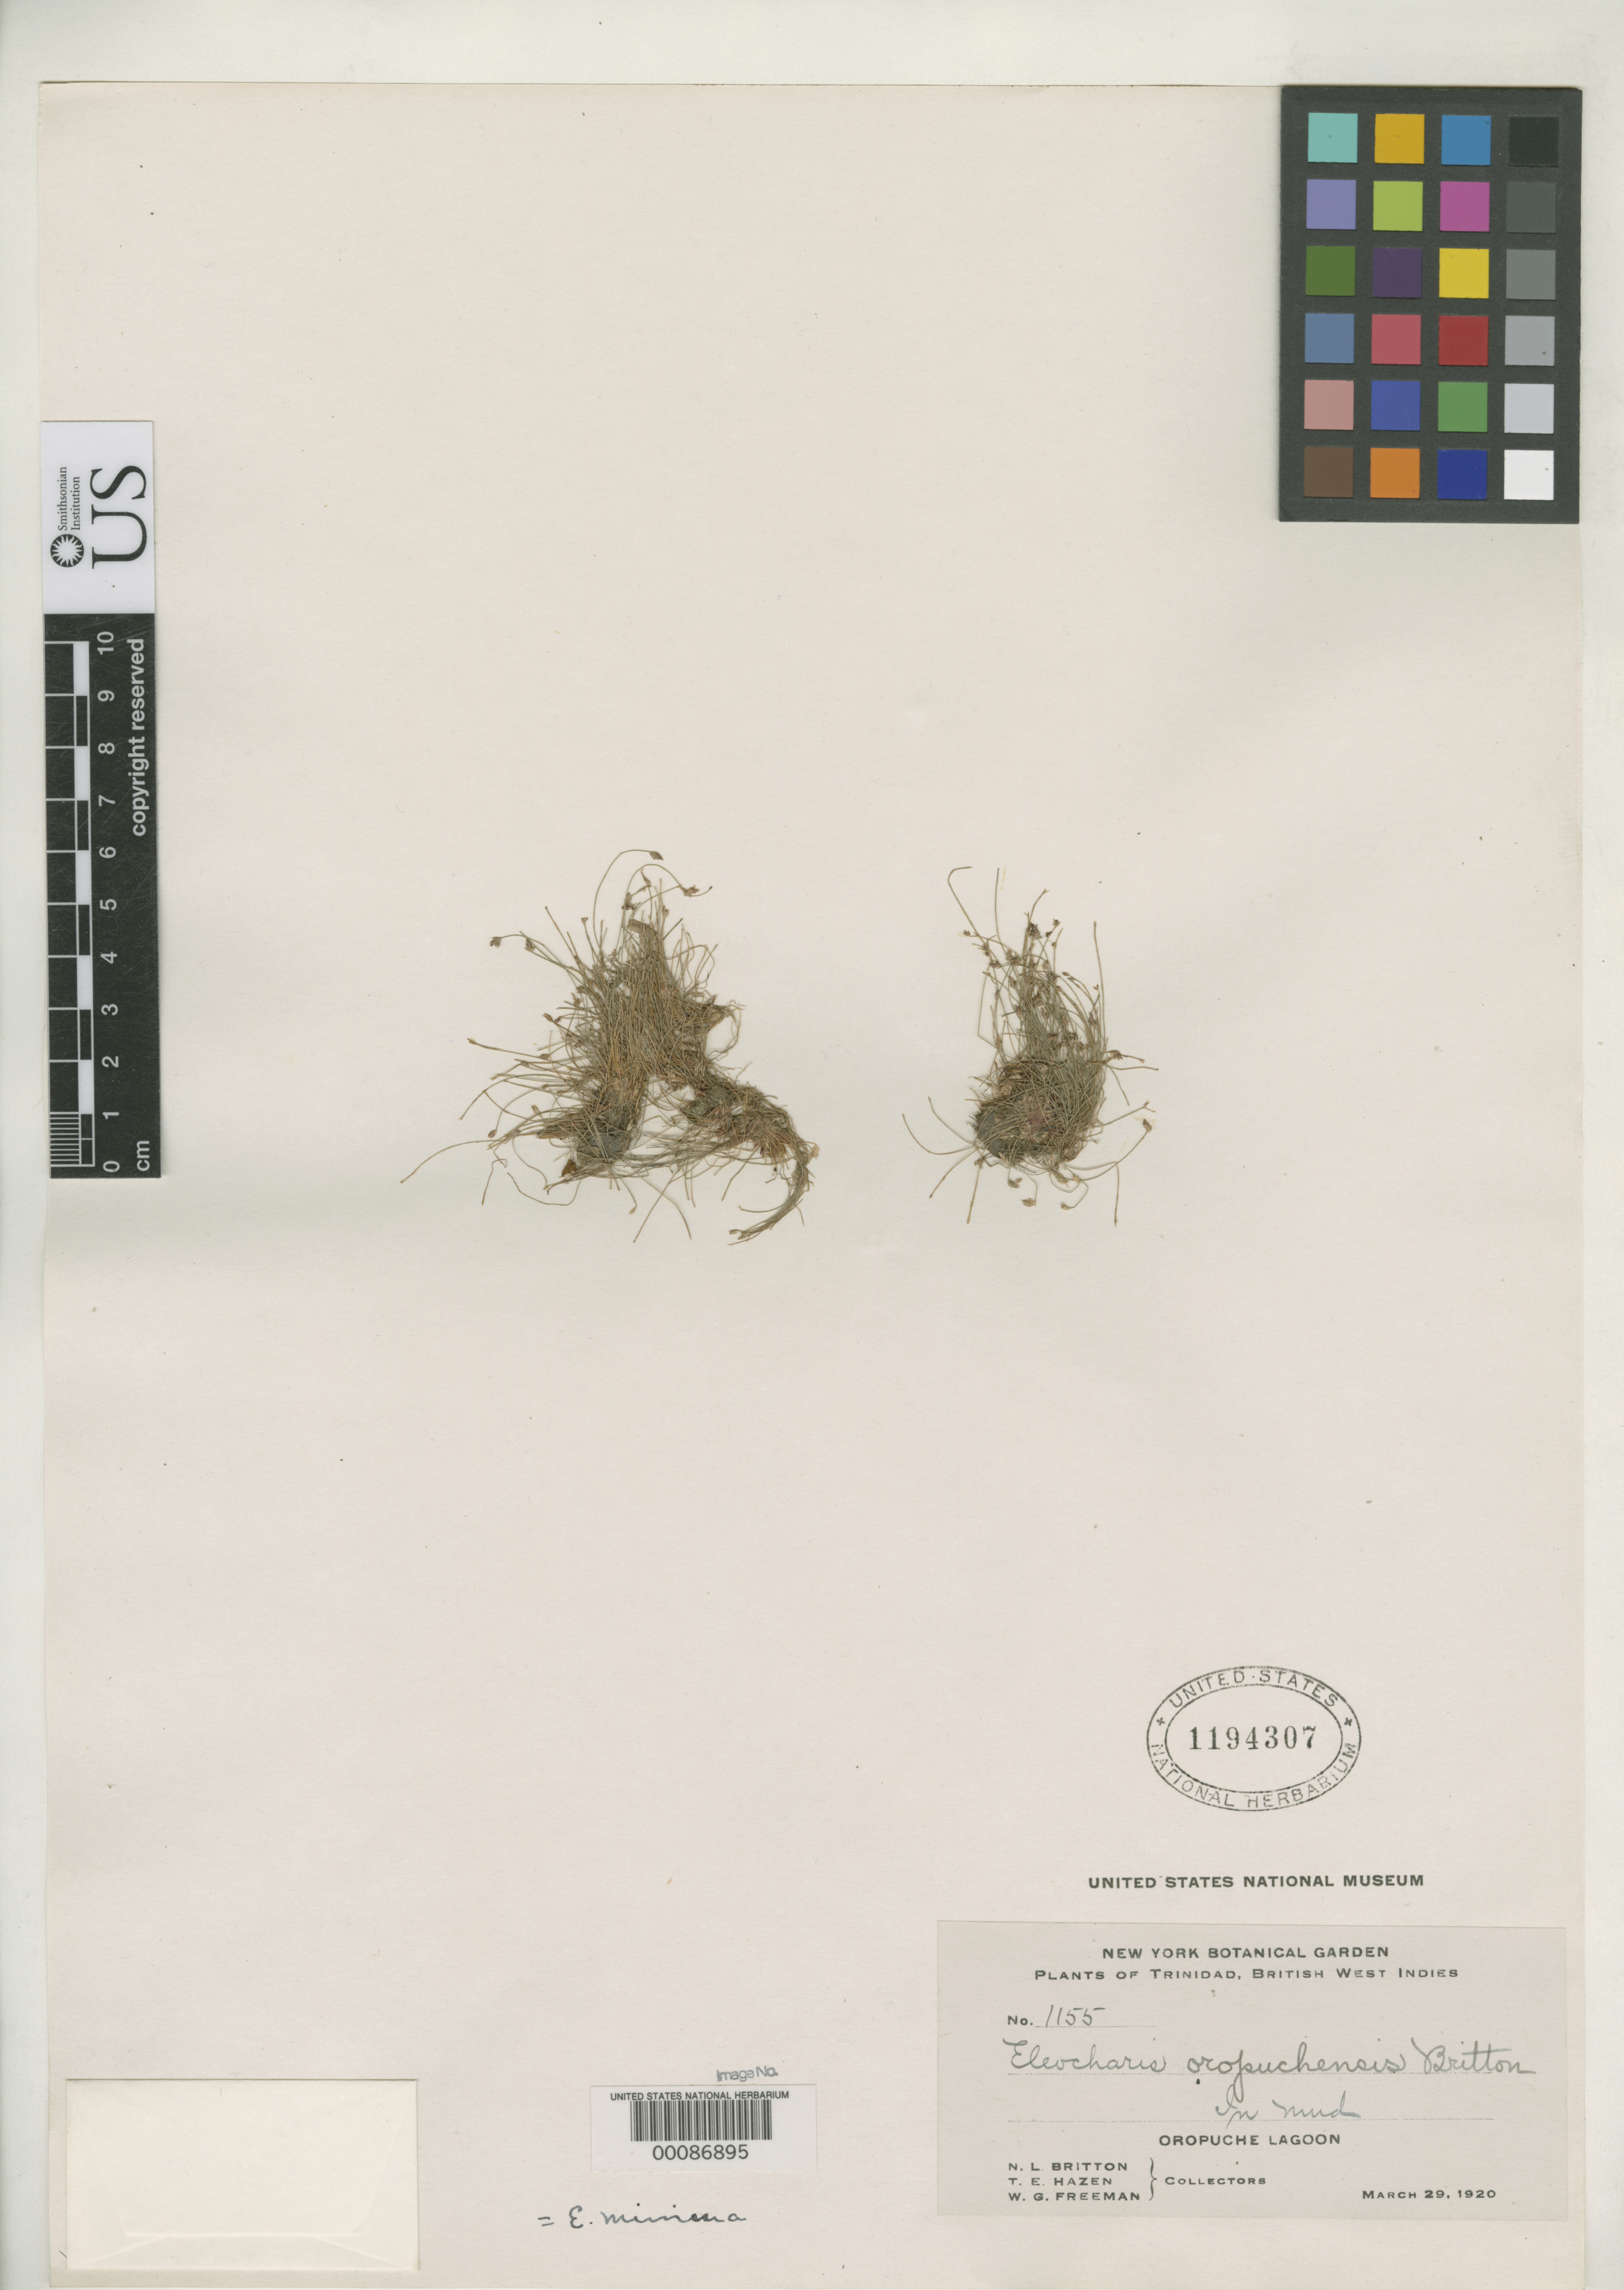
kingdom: Plantae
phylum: Tracheophyta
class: Liliopsida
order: Poales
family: Cyperaceae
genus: Eleocharis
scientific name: Eleocharis oropuchensis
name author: Britton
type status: Isotype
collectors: N. Britton, T. E. Hazen & W. Freeman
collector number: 1155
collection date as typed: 29 Mar 1920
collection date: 1920-03-29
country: Trinidad and Tobago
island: Trinidad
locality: Oropuche Lagoon.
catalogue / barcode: US 1194307